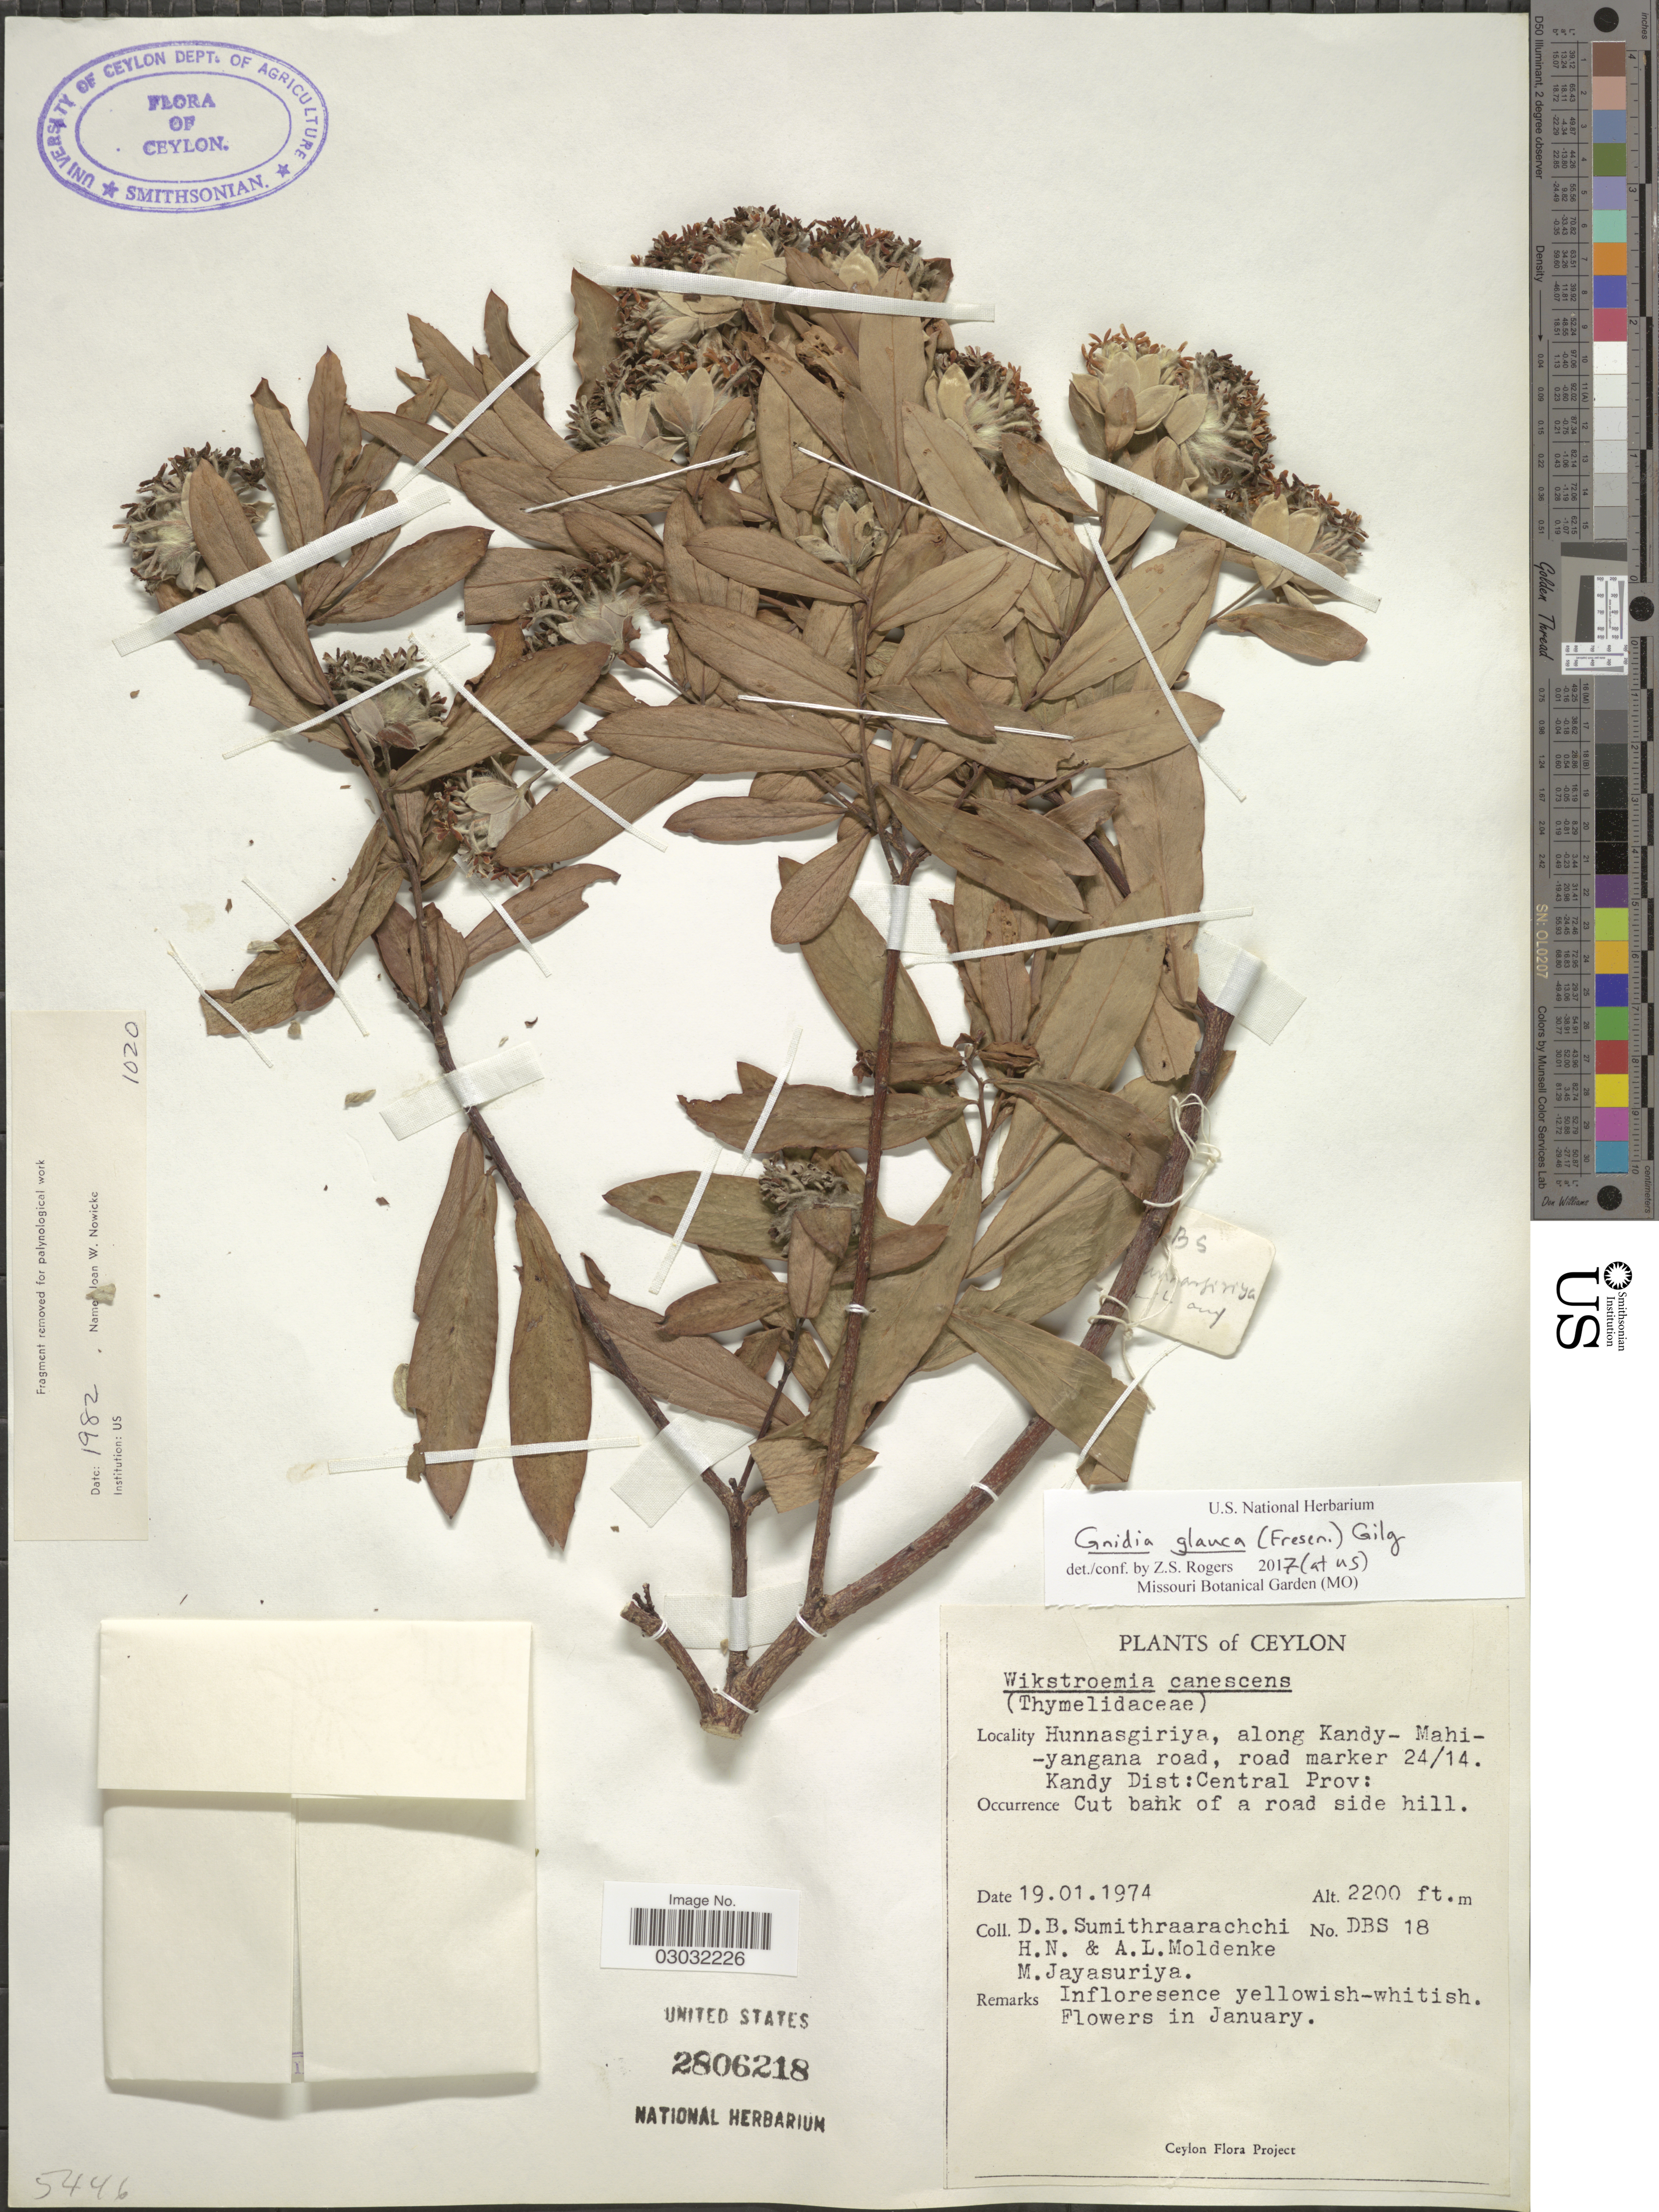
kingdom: Plantae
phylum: Tracheophyta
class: Magnoliopsida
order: Malvales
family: Thymelaeaceae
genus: Lasiosiphon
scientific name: Lasiosiphon glaucus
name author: Fresen.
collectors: D. B. Sumithraarachchi, H. N. Moldenke, A. L. Moldenke & M. Jayasuriya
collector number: DBS18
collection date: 1974-01-19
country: Sri Lanka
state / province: Central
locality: Ceylon. Hunnasgiriya, along Kandy- Mahi-yangana [unsure placement] road, road marker 24/14. Kandy Dist.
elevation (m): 671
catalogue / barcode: US 2806218